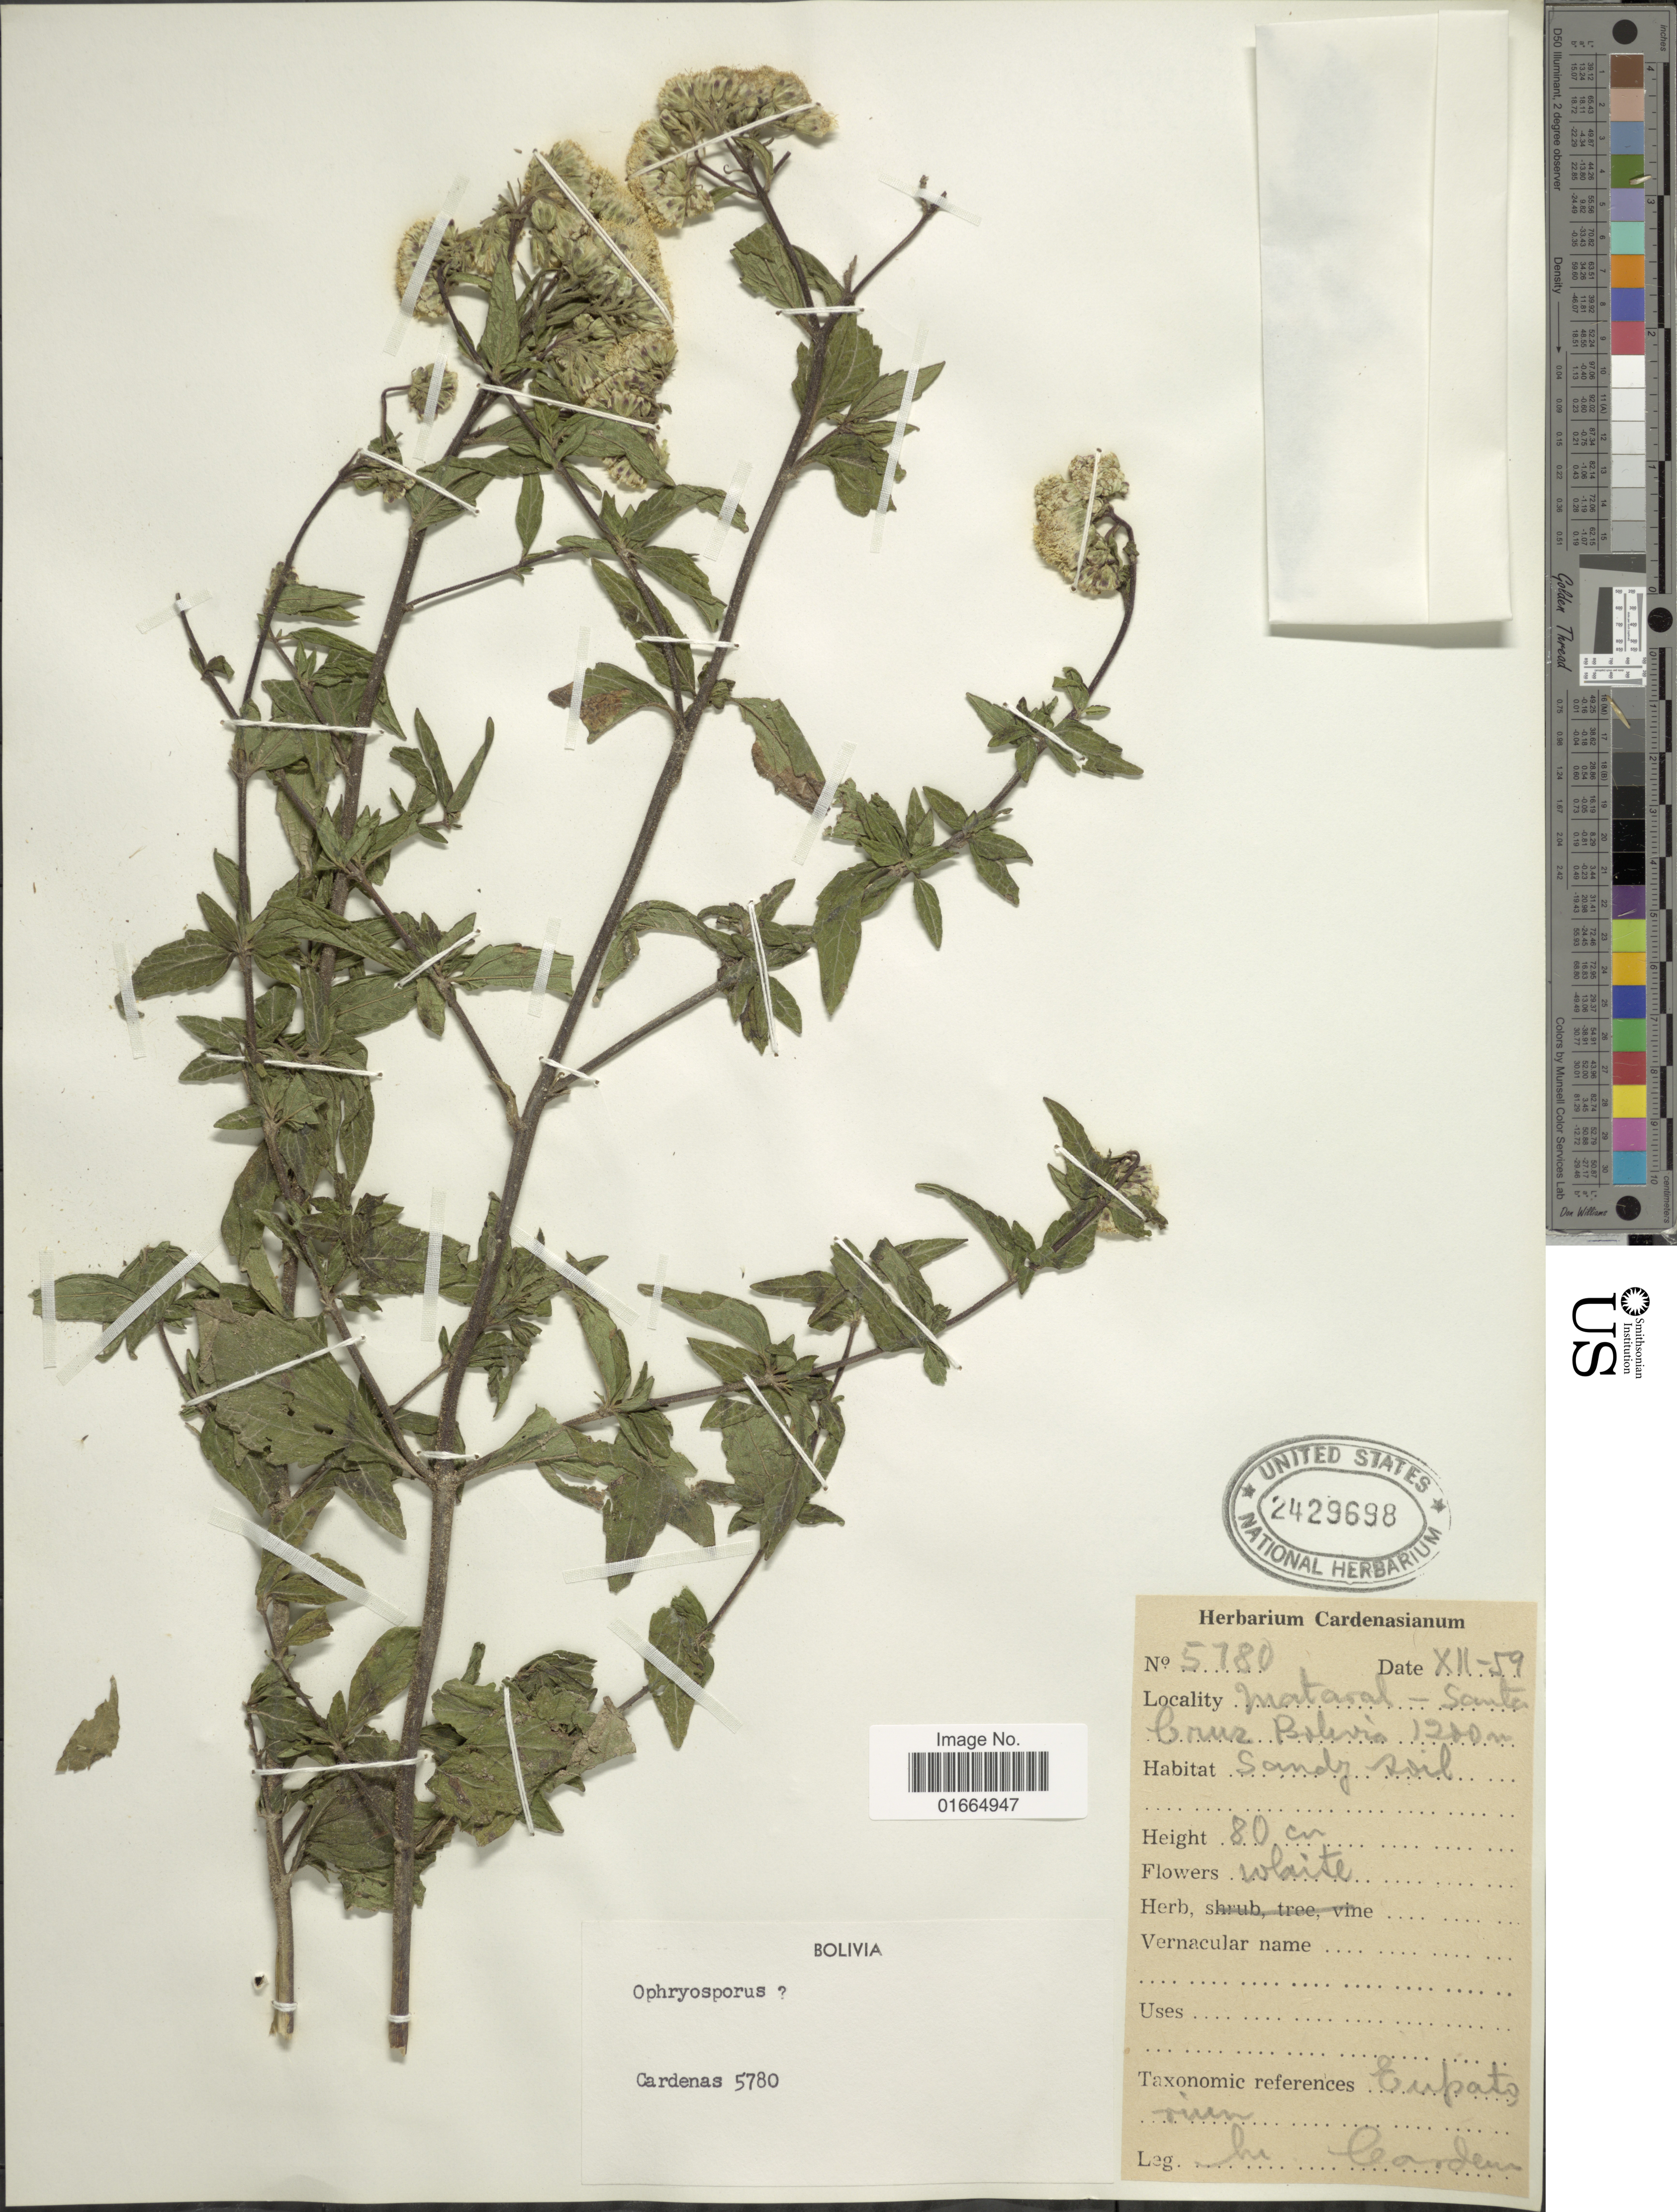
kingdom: Plantae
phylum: Tracheophyta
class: Magnoliopsida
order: Asterales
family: Asteraceae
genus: Ophryosporus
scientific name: Ophryosporus sp.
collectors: M. Cárdenas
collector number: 5780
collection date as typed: Transcribed d/m/y: /12/59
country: Bolivia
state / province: Santa Cruz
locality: Matoral - Santa Cruz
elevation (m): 1200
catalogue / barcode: US 2429698